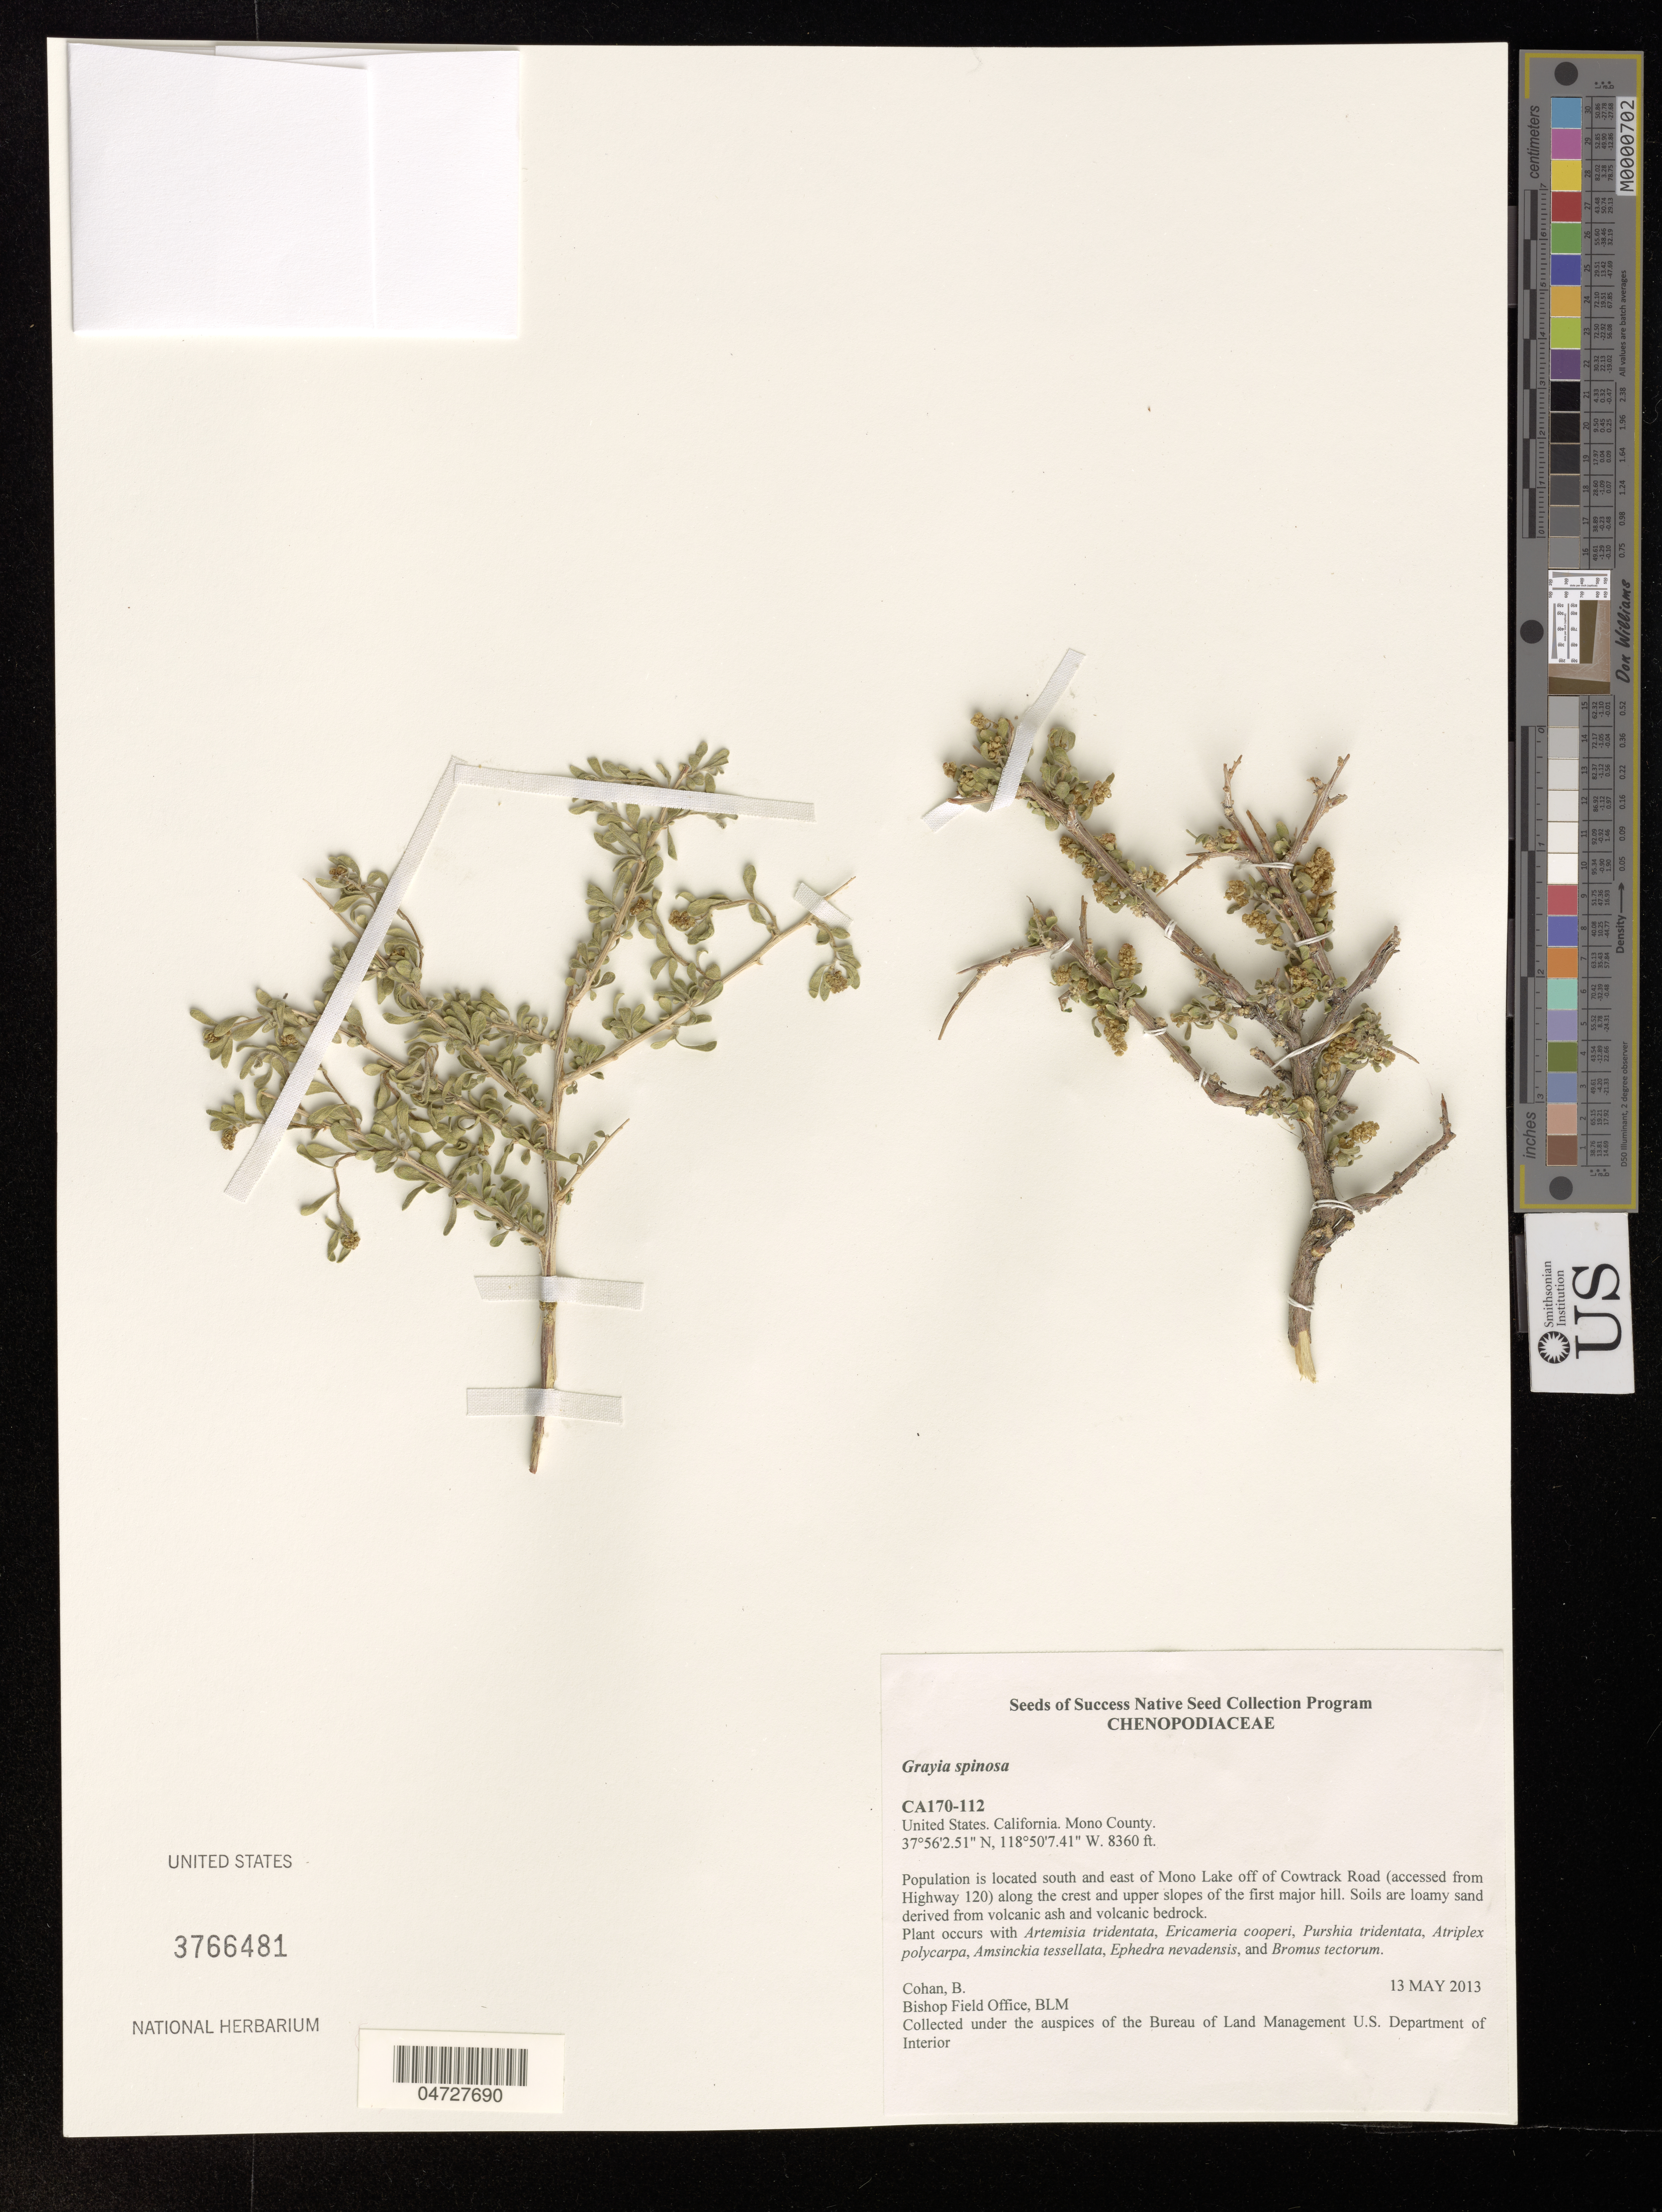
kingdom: Plantae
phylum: Tracheophyta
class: Magnoliopsida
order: Caryophyllales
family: Amaranthaceae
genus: Grayia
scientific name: Grayia spinosa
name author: (Hook.) Moq.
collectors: B. Cohan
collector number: CA170-112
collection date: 2013-05-13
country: United States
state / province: California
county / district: Mono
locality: Mono County. Population is located south and east of Mono Lake off of Cowtrack Road (accessed from Highway 120) along the crest and upper slopes of the first major hill.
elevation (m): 2548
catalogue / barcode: US 3766481